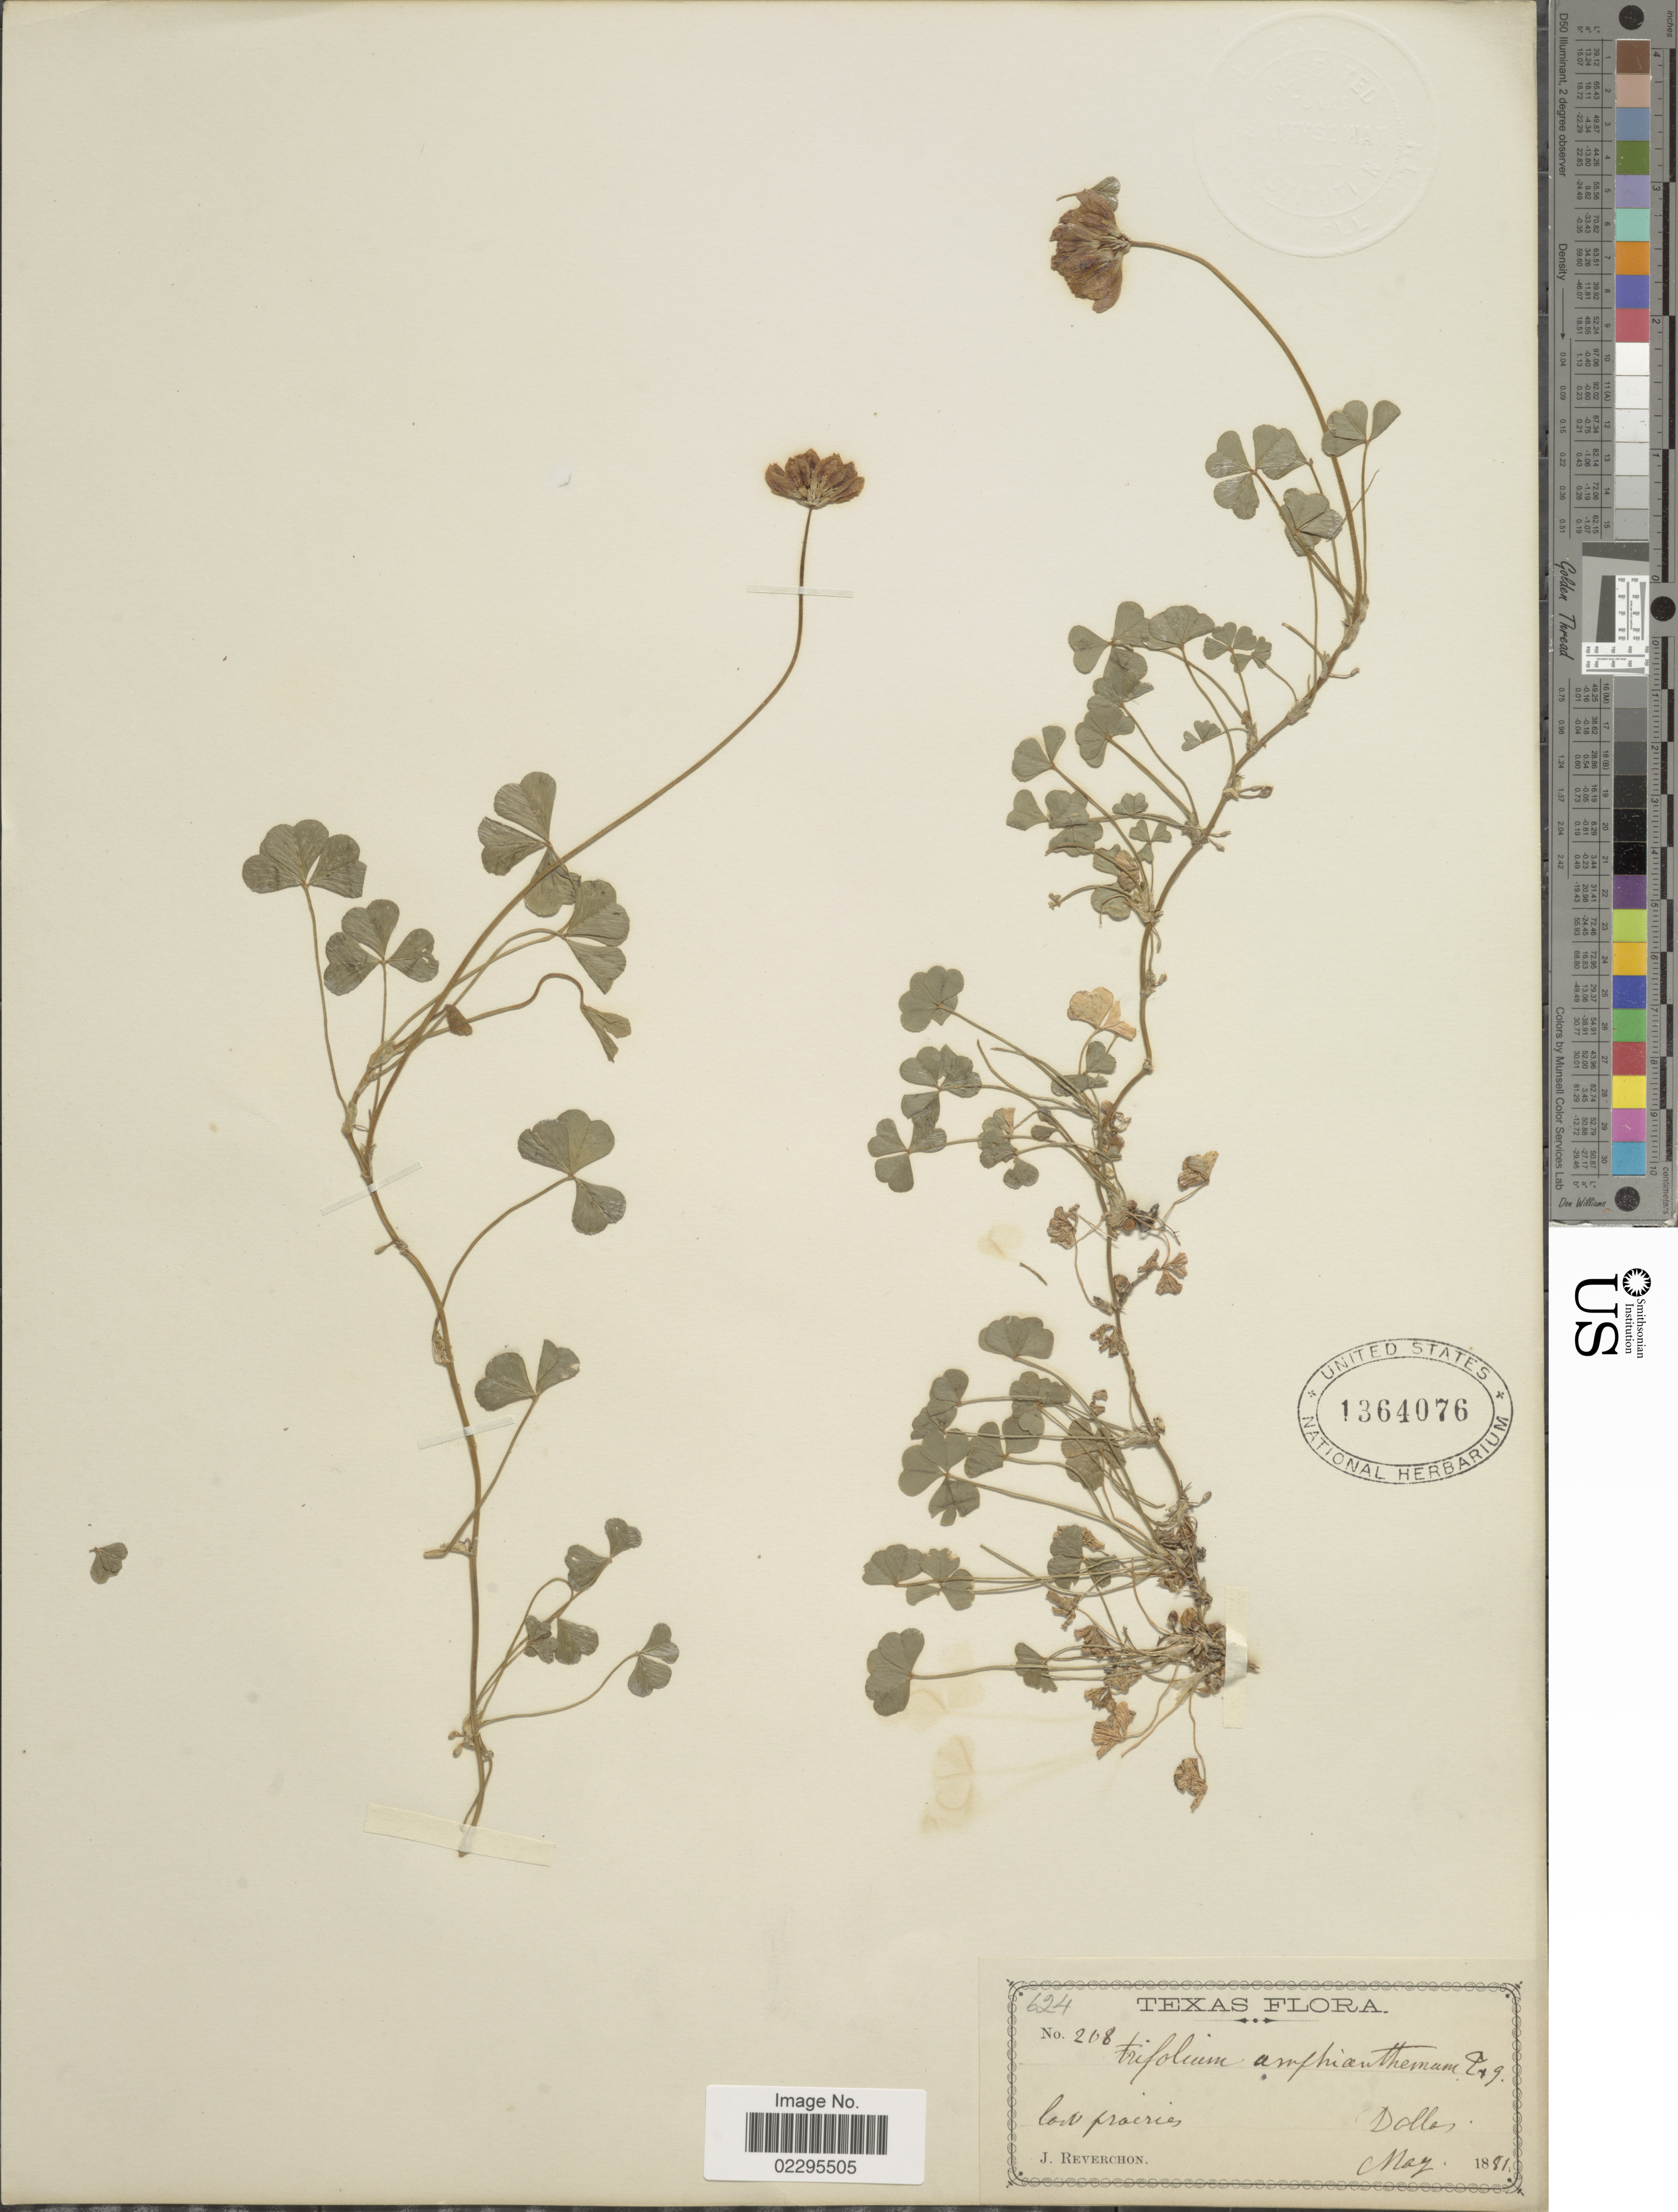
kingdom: Plantae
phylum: Tracheophyta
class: Magnoliopsida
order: Fabales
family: Fabaceae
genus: Trifolium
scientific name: Trifolium amphianthum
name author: Torr. & A. Gray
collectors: J. Reverchon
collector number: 208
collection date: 1881-05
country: United States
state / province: Texas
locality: Dallas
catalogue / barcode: US 1364076